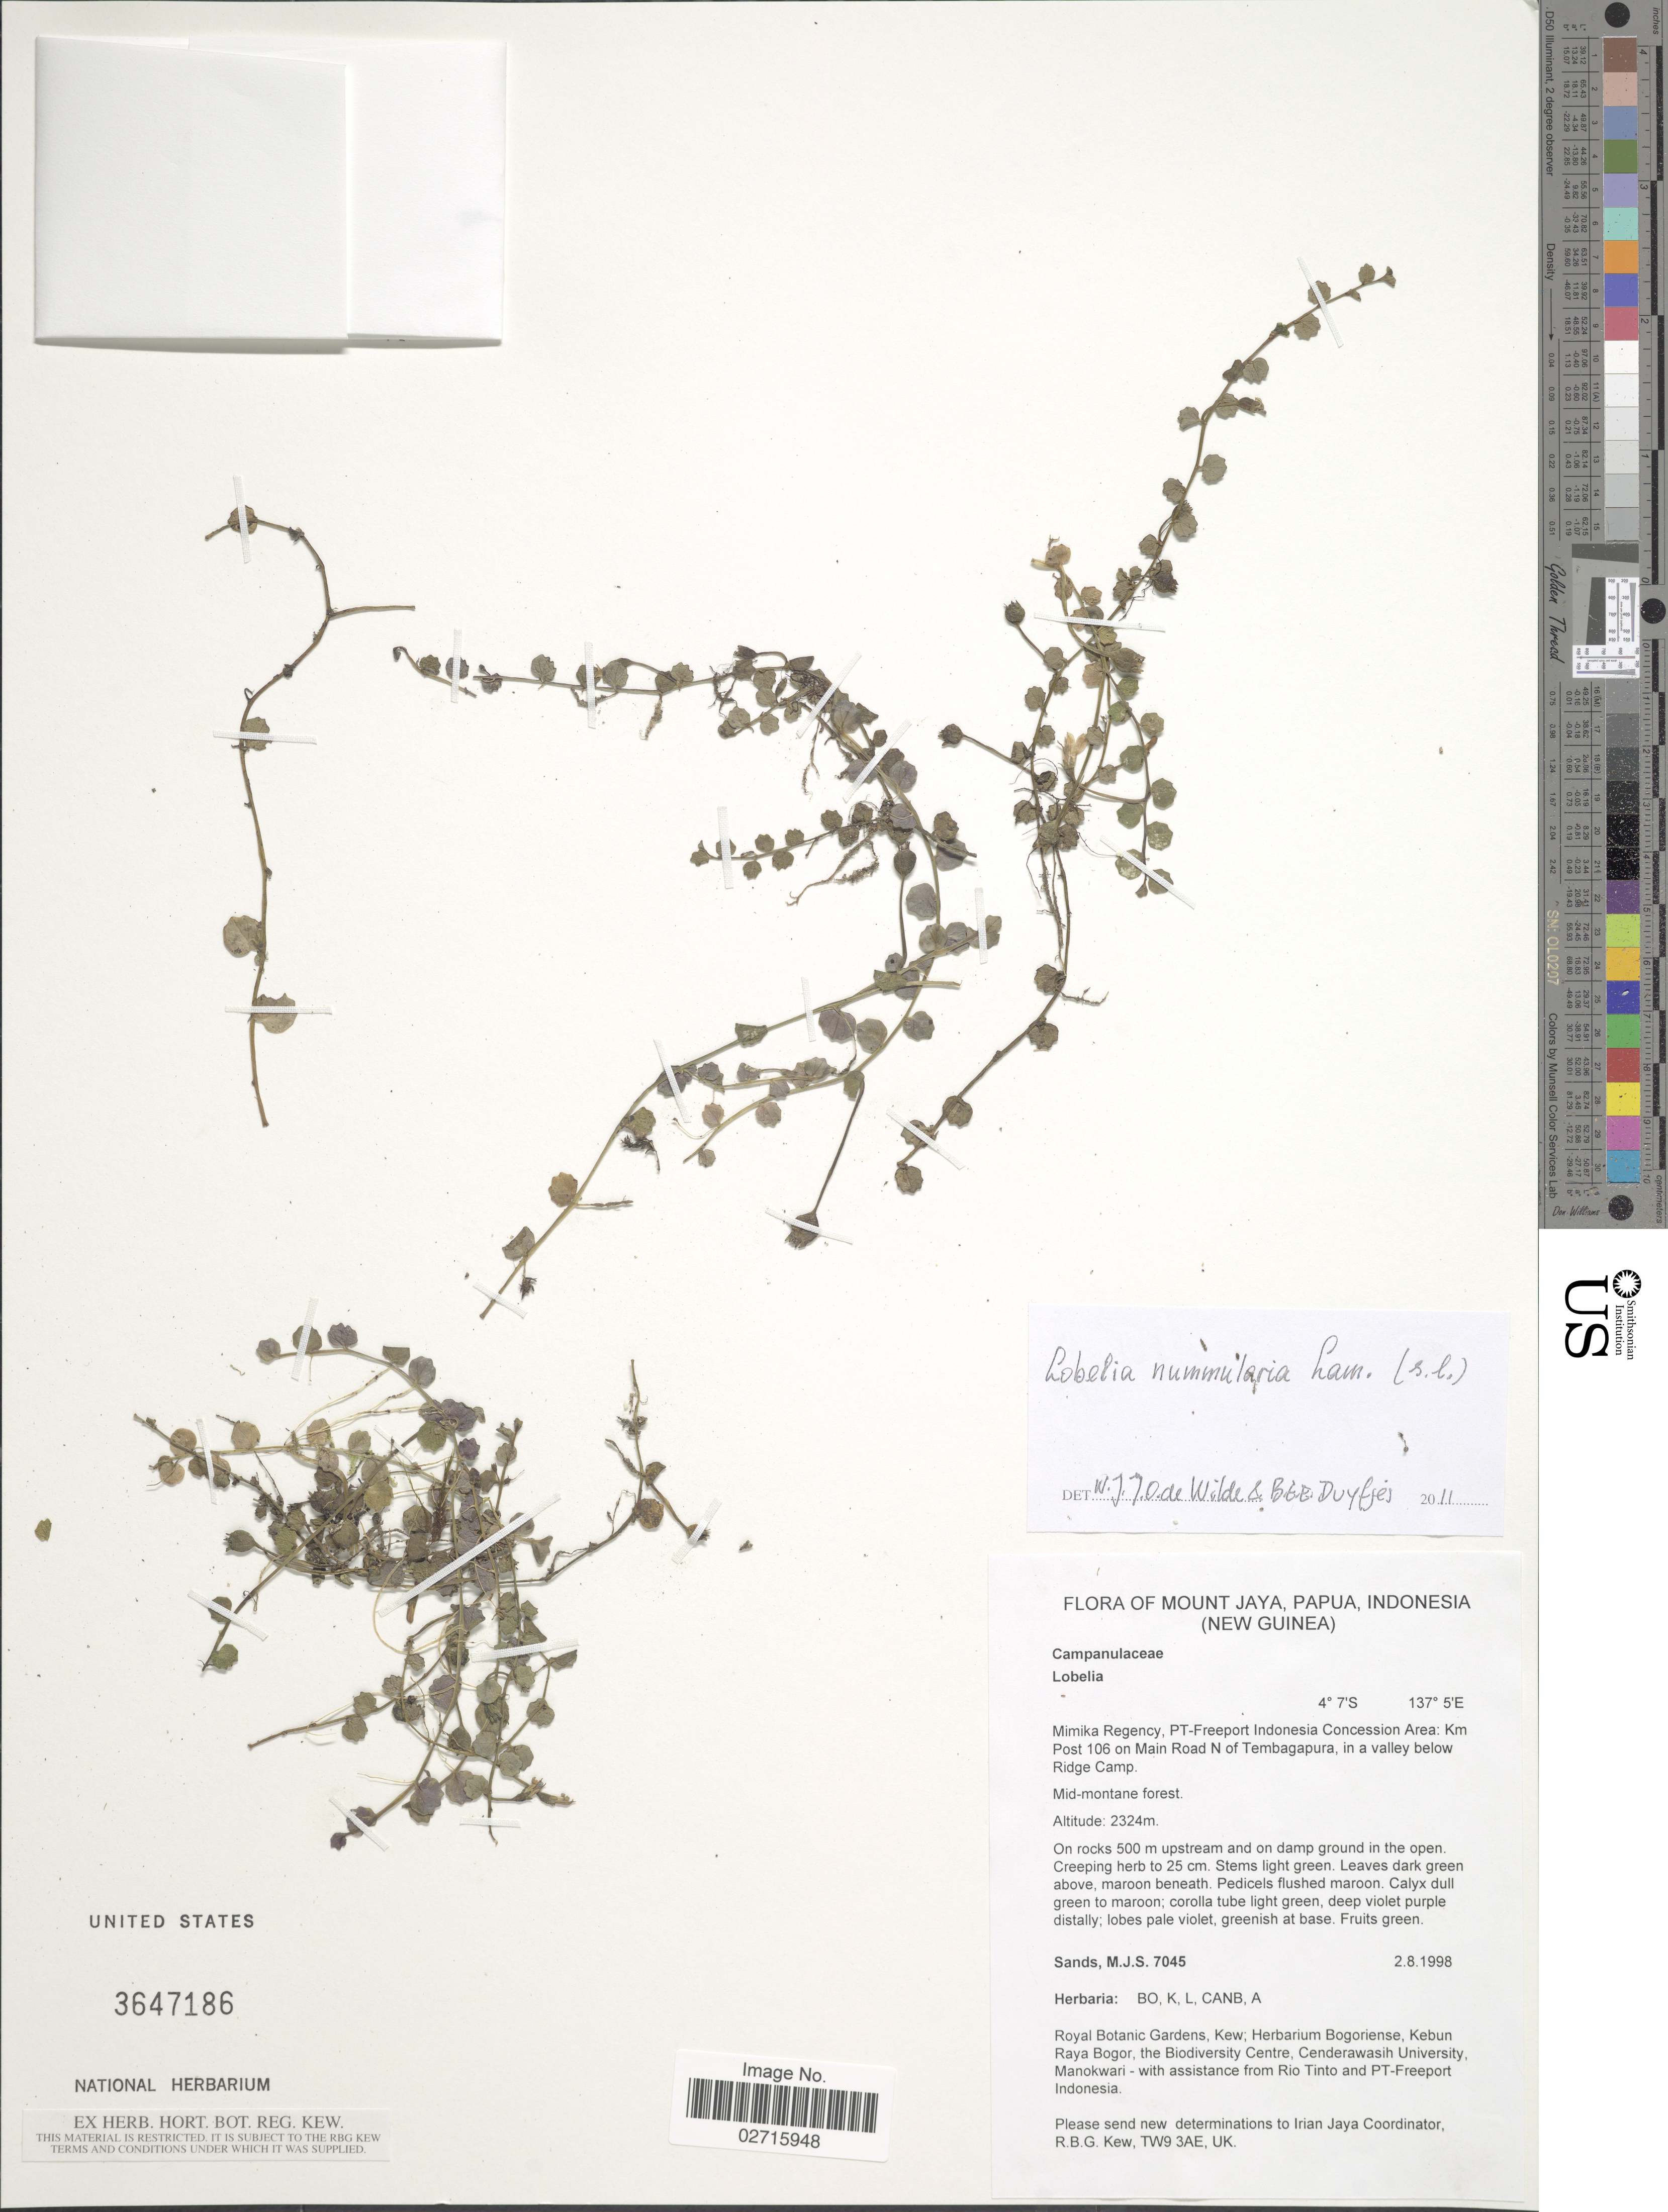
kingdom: Plantae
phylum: Tracheophyta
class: Magnoliopsida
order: Asterales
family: Campanulaceae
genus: Lobelia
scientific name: Lobelia nummularia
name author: Lam.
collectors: M. Sands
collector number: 7045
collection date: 1998-08-02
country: Indonesia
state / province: Papua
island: New Guinea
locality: Mount Jaya, Papua, Indonesia (New Guinea), Mimika Regency, PT-Freeport Indonesia Concession Area: Km Post 116 on Main Road N of Tembagapura, in a valley below Ridge Camp.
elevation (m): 2324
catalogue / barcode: US 3647186